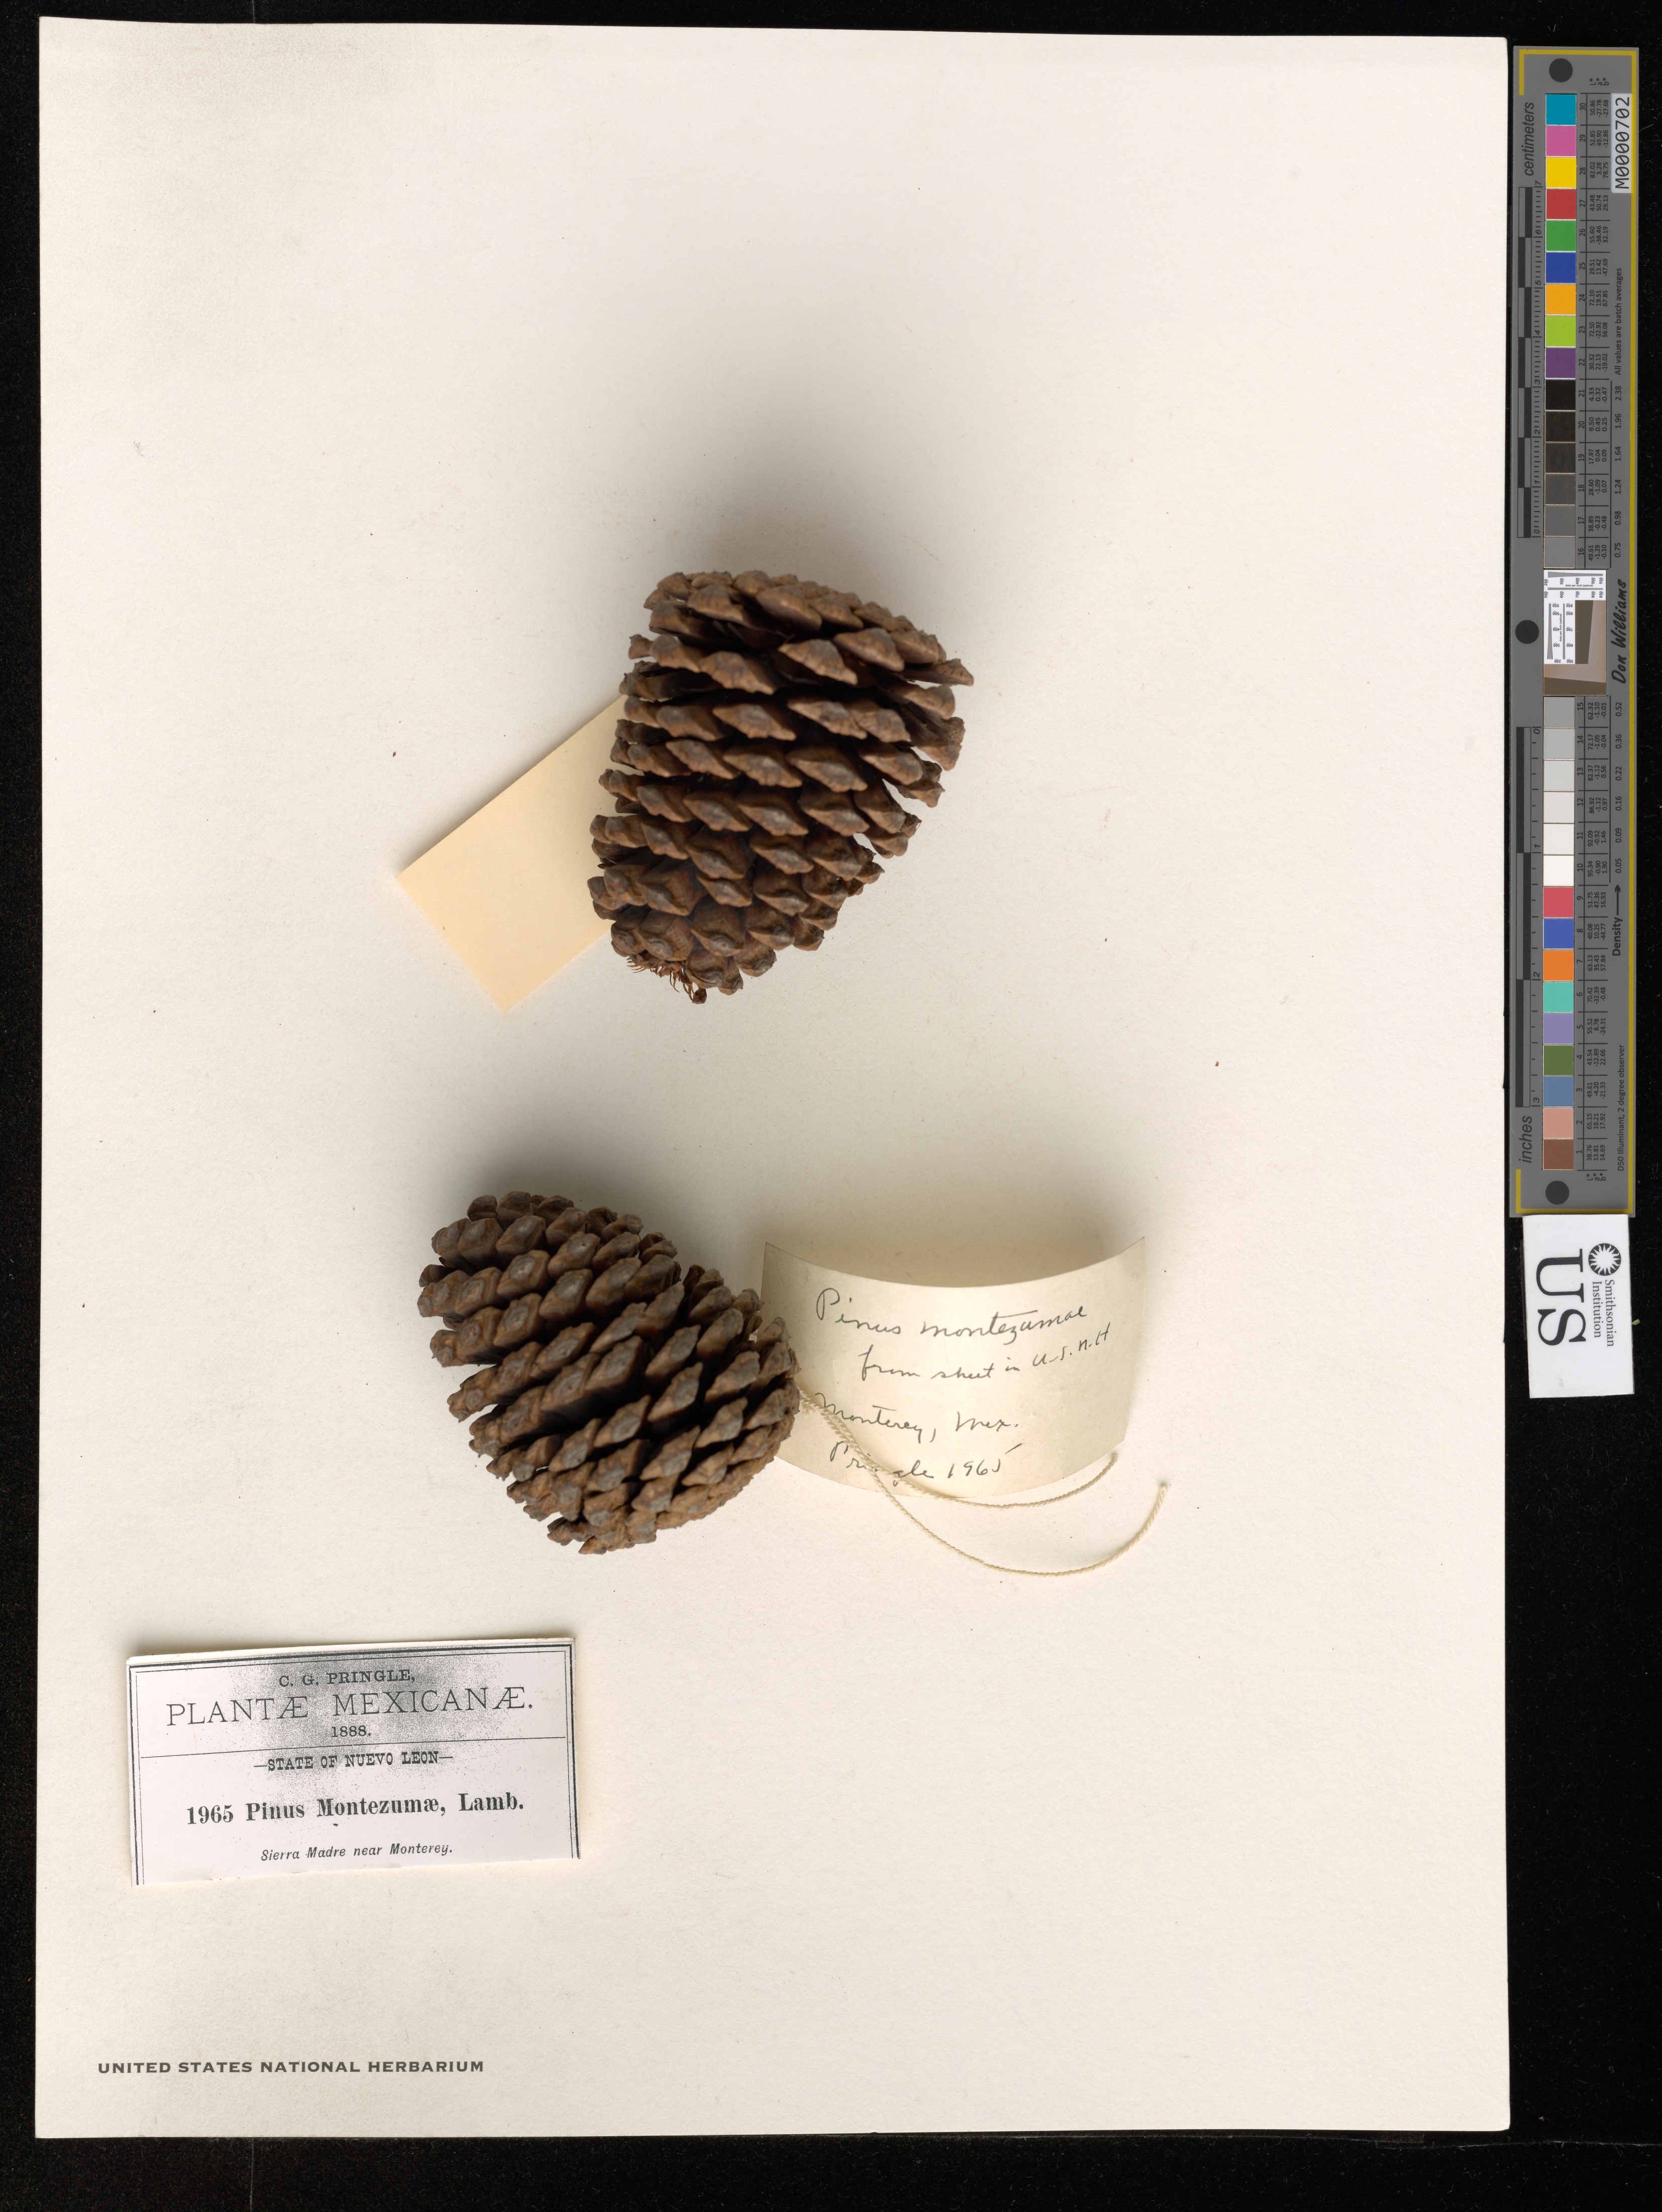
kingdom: Plantae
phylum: Tracheophyta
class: Pinopsida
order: Pinales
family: Pinaceae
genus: Pinus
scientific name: Pinus montezumae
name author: Lamb.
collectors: C. G. Pringle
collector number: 1965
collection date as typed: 09 Jul 1888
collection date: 1888-07-09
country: Mexico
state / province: Nuevo León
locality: Sierra Madre near Monterrey.